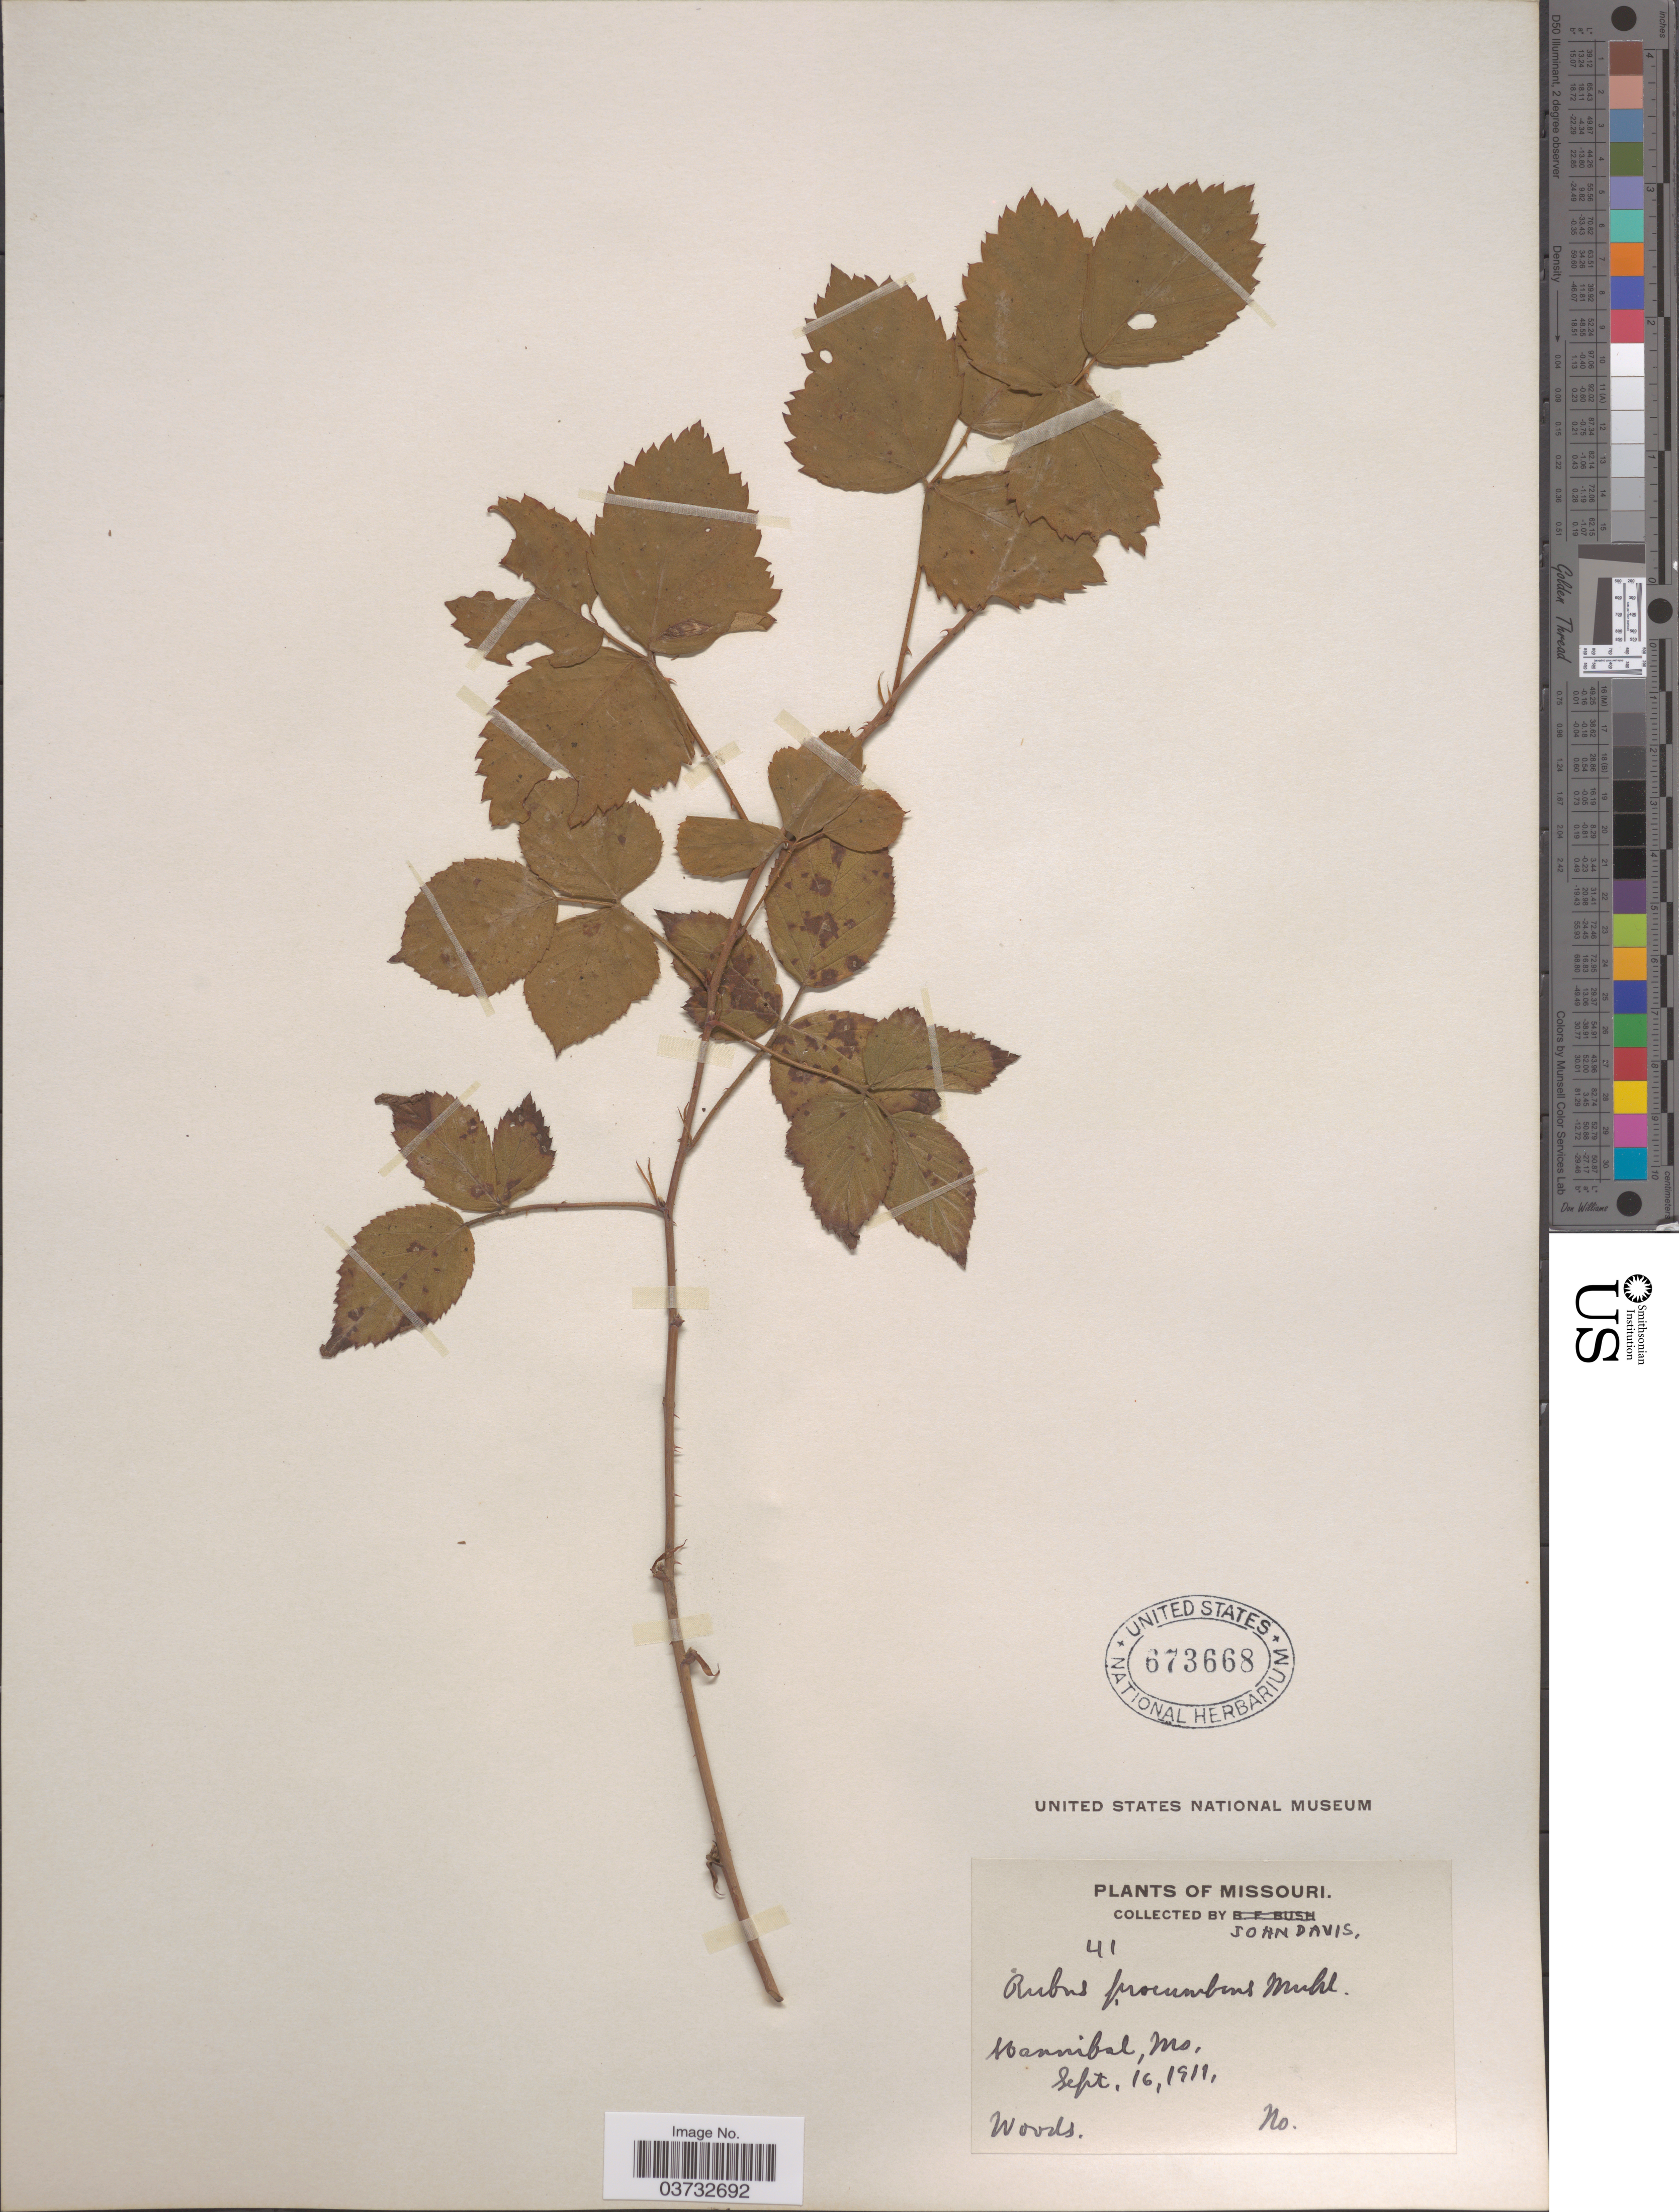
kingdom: Plantae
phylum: Tracheophyta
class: Magnoliopsida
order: Rosales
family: Rosaceae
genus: Rubus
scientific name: Rubus sp.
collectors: J. Davis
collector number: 41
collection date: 1911-09-16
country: United States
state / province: Missouri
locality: Hannibal.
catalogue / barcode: US 673668